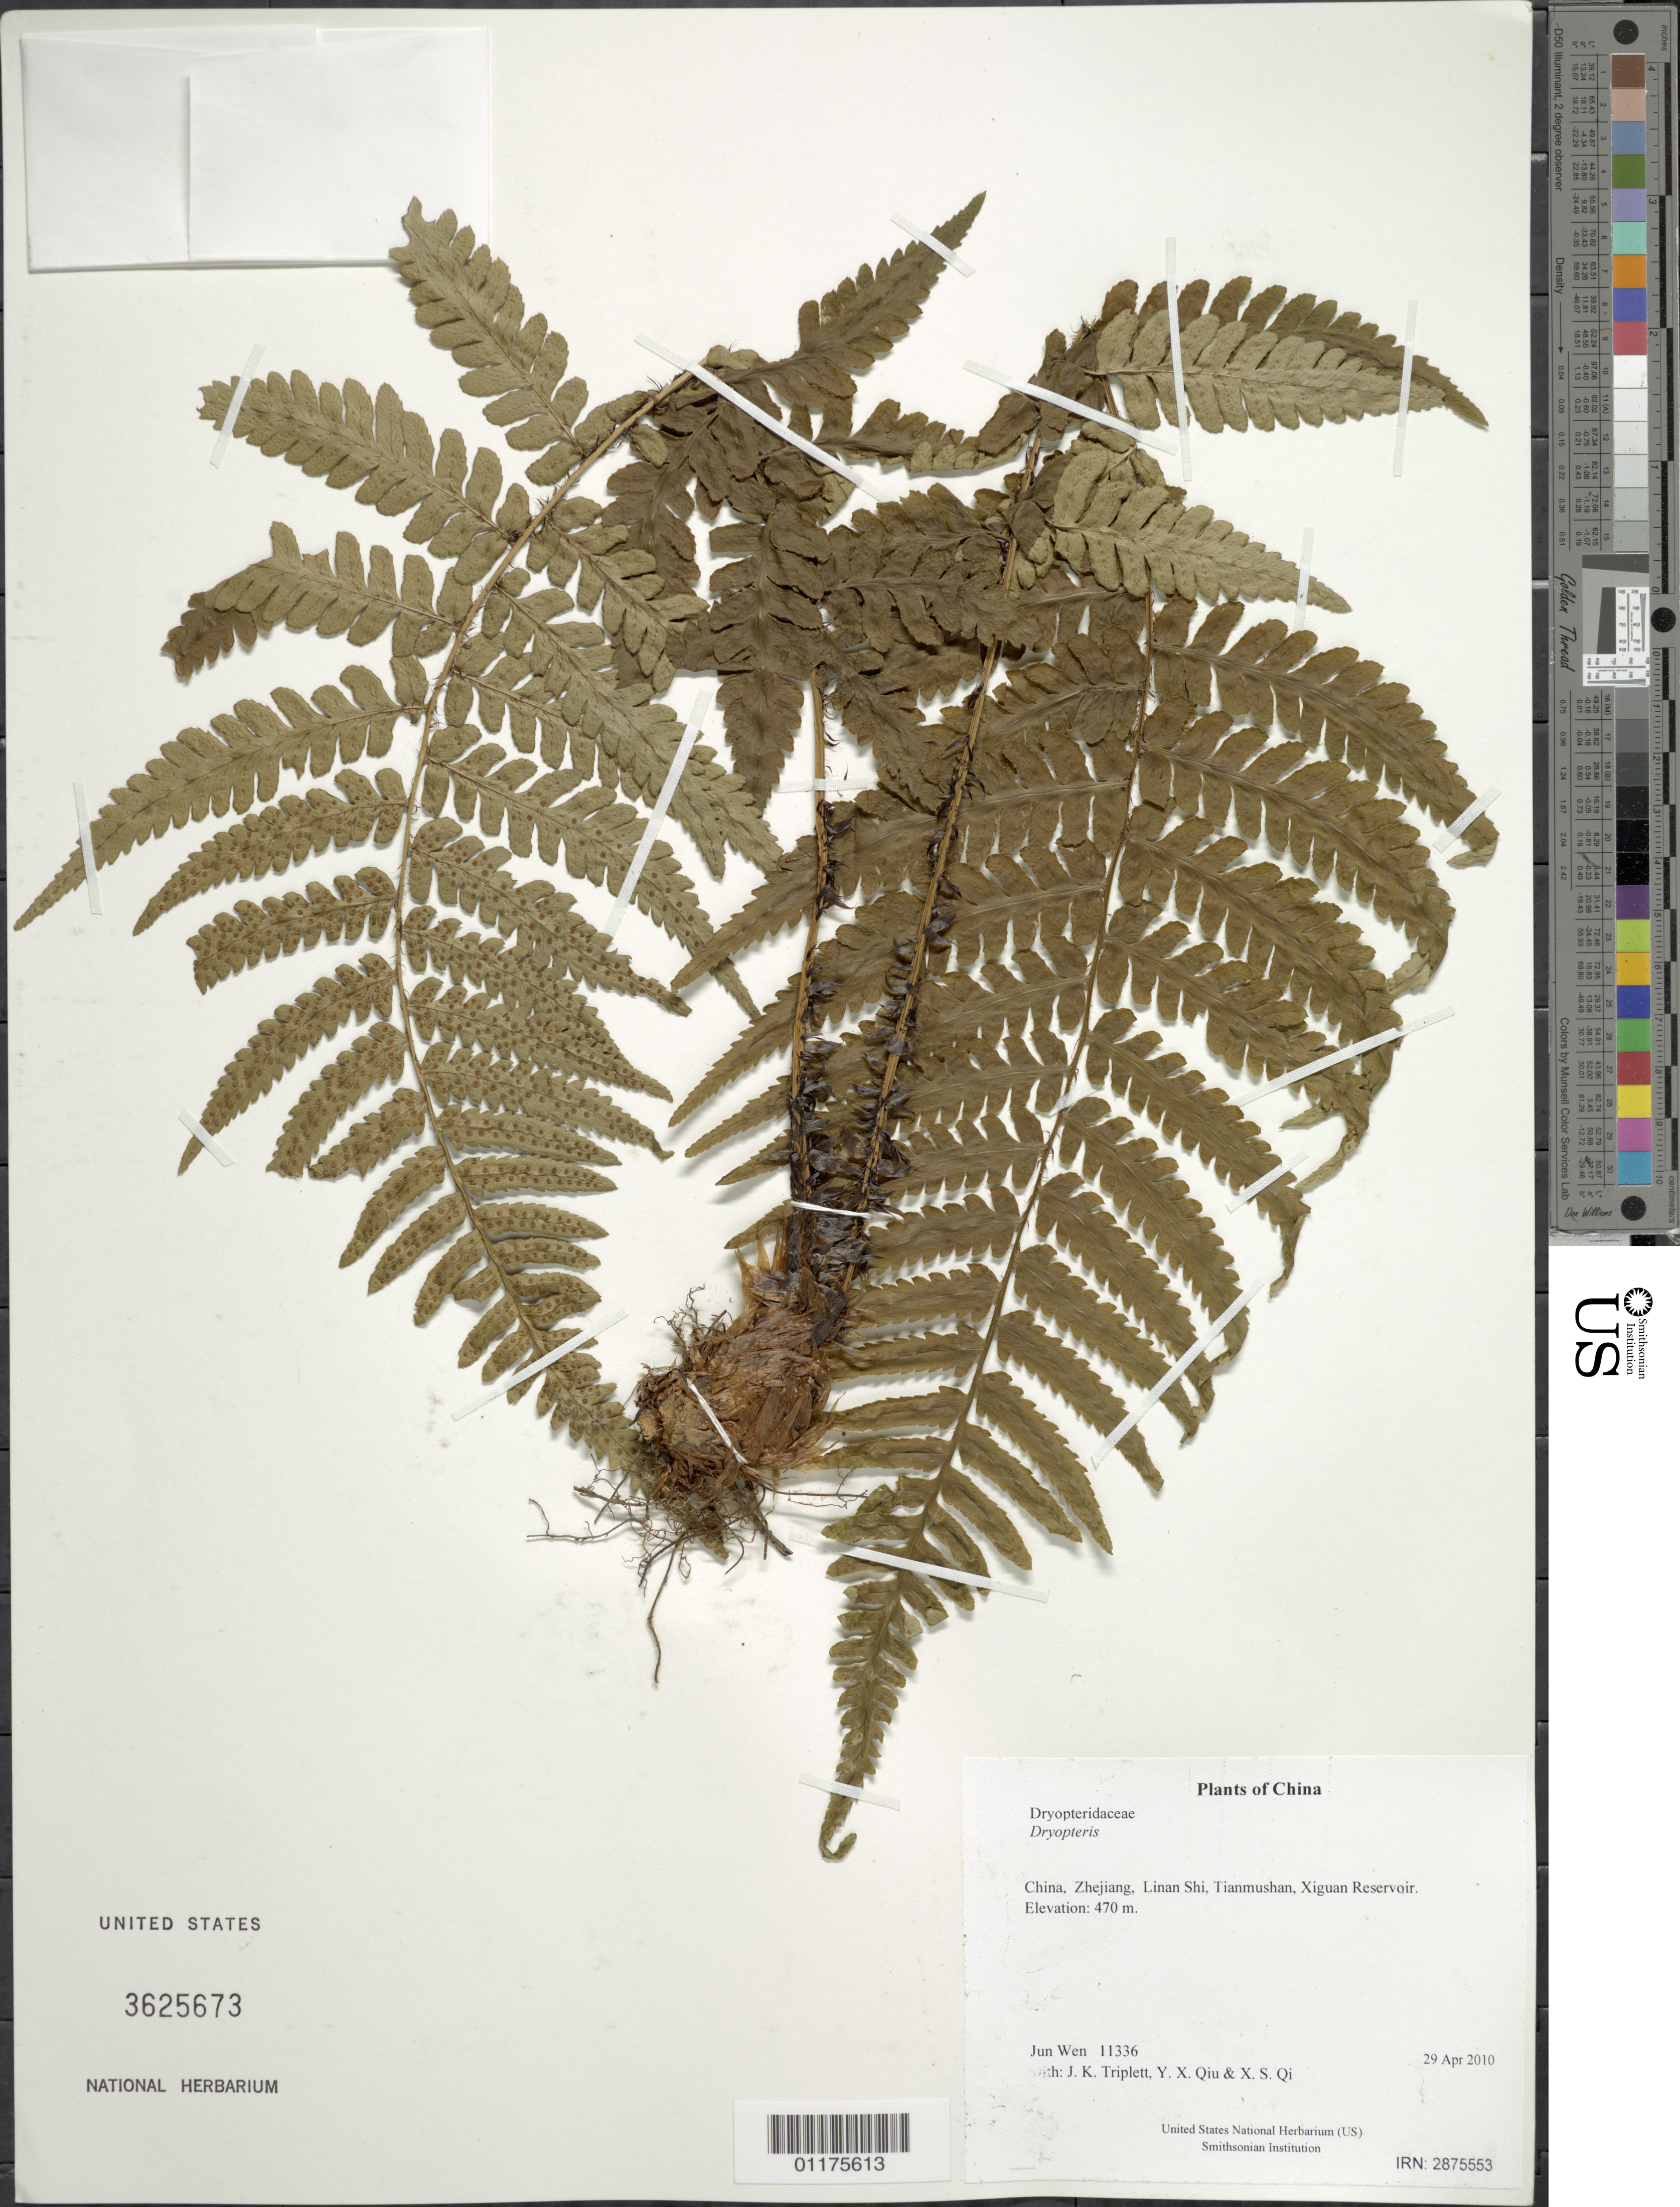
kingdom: Plantae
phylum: Tracheophyta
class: Polypodiopsida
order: Polypodiales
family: Dryopteridaceae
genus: Dryopteris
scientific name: Dryopteris sp.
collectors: J. Wen, J. K. Triplett, Y. X. Qiu & X. S. Qi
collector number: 11336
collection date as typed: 29 Apr 2010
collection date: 2010-04-29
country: China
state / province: Zhejiang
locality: Linan Shi, Tianmushan, Xiguan Reservoir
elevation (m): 470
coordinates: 30 20.754 N, 119 27.127 E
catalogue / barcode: US 3625673